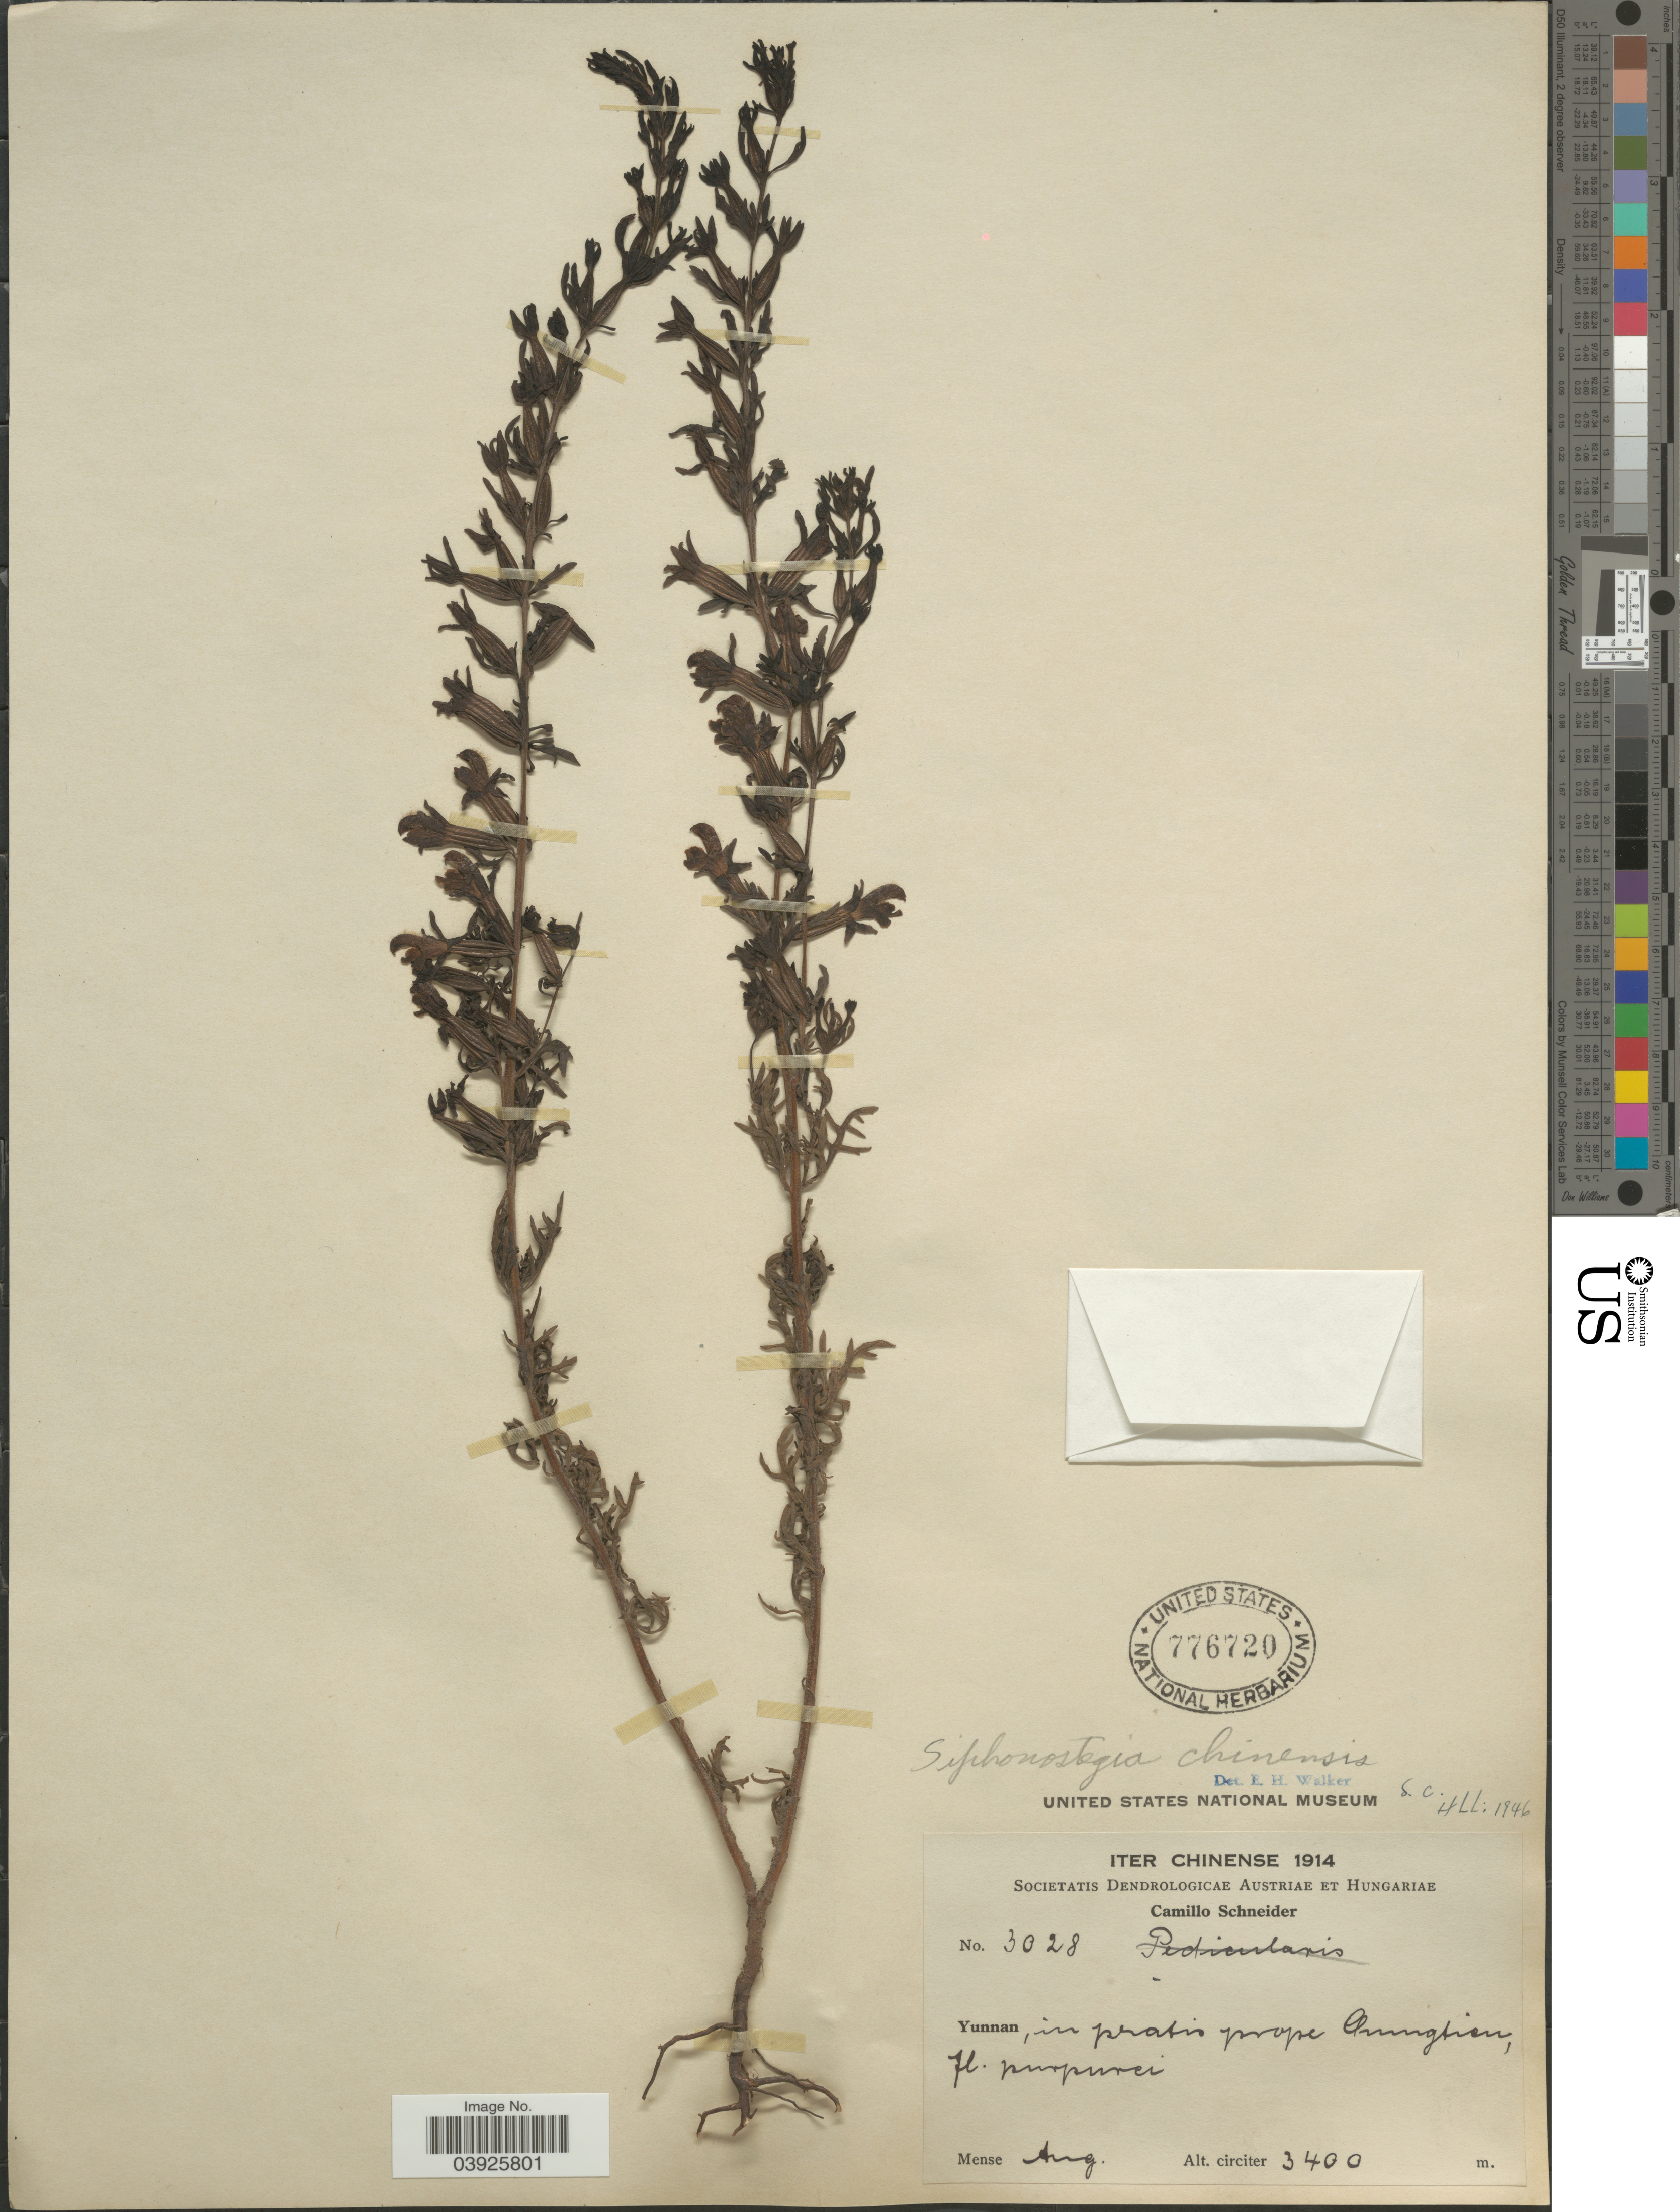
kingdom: Plantae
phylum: Tracheophyta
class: Magnoliopsida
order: Lamiales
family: Orobanchaceae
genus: Siphonostegia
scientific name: Siphonostegia chinensis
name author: Benth.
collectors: C. K. Schneider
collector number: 3028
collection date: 1914-08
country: China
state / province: Yunnan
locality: Yunnan, in pratis prope Omingtien [interpreted].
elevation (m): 3400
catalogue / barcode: US 776720